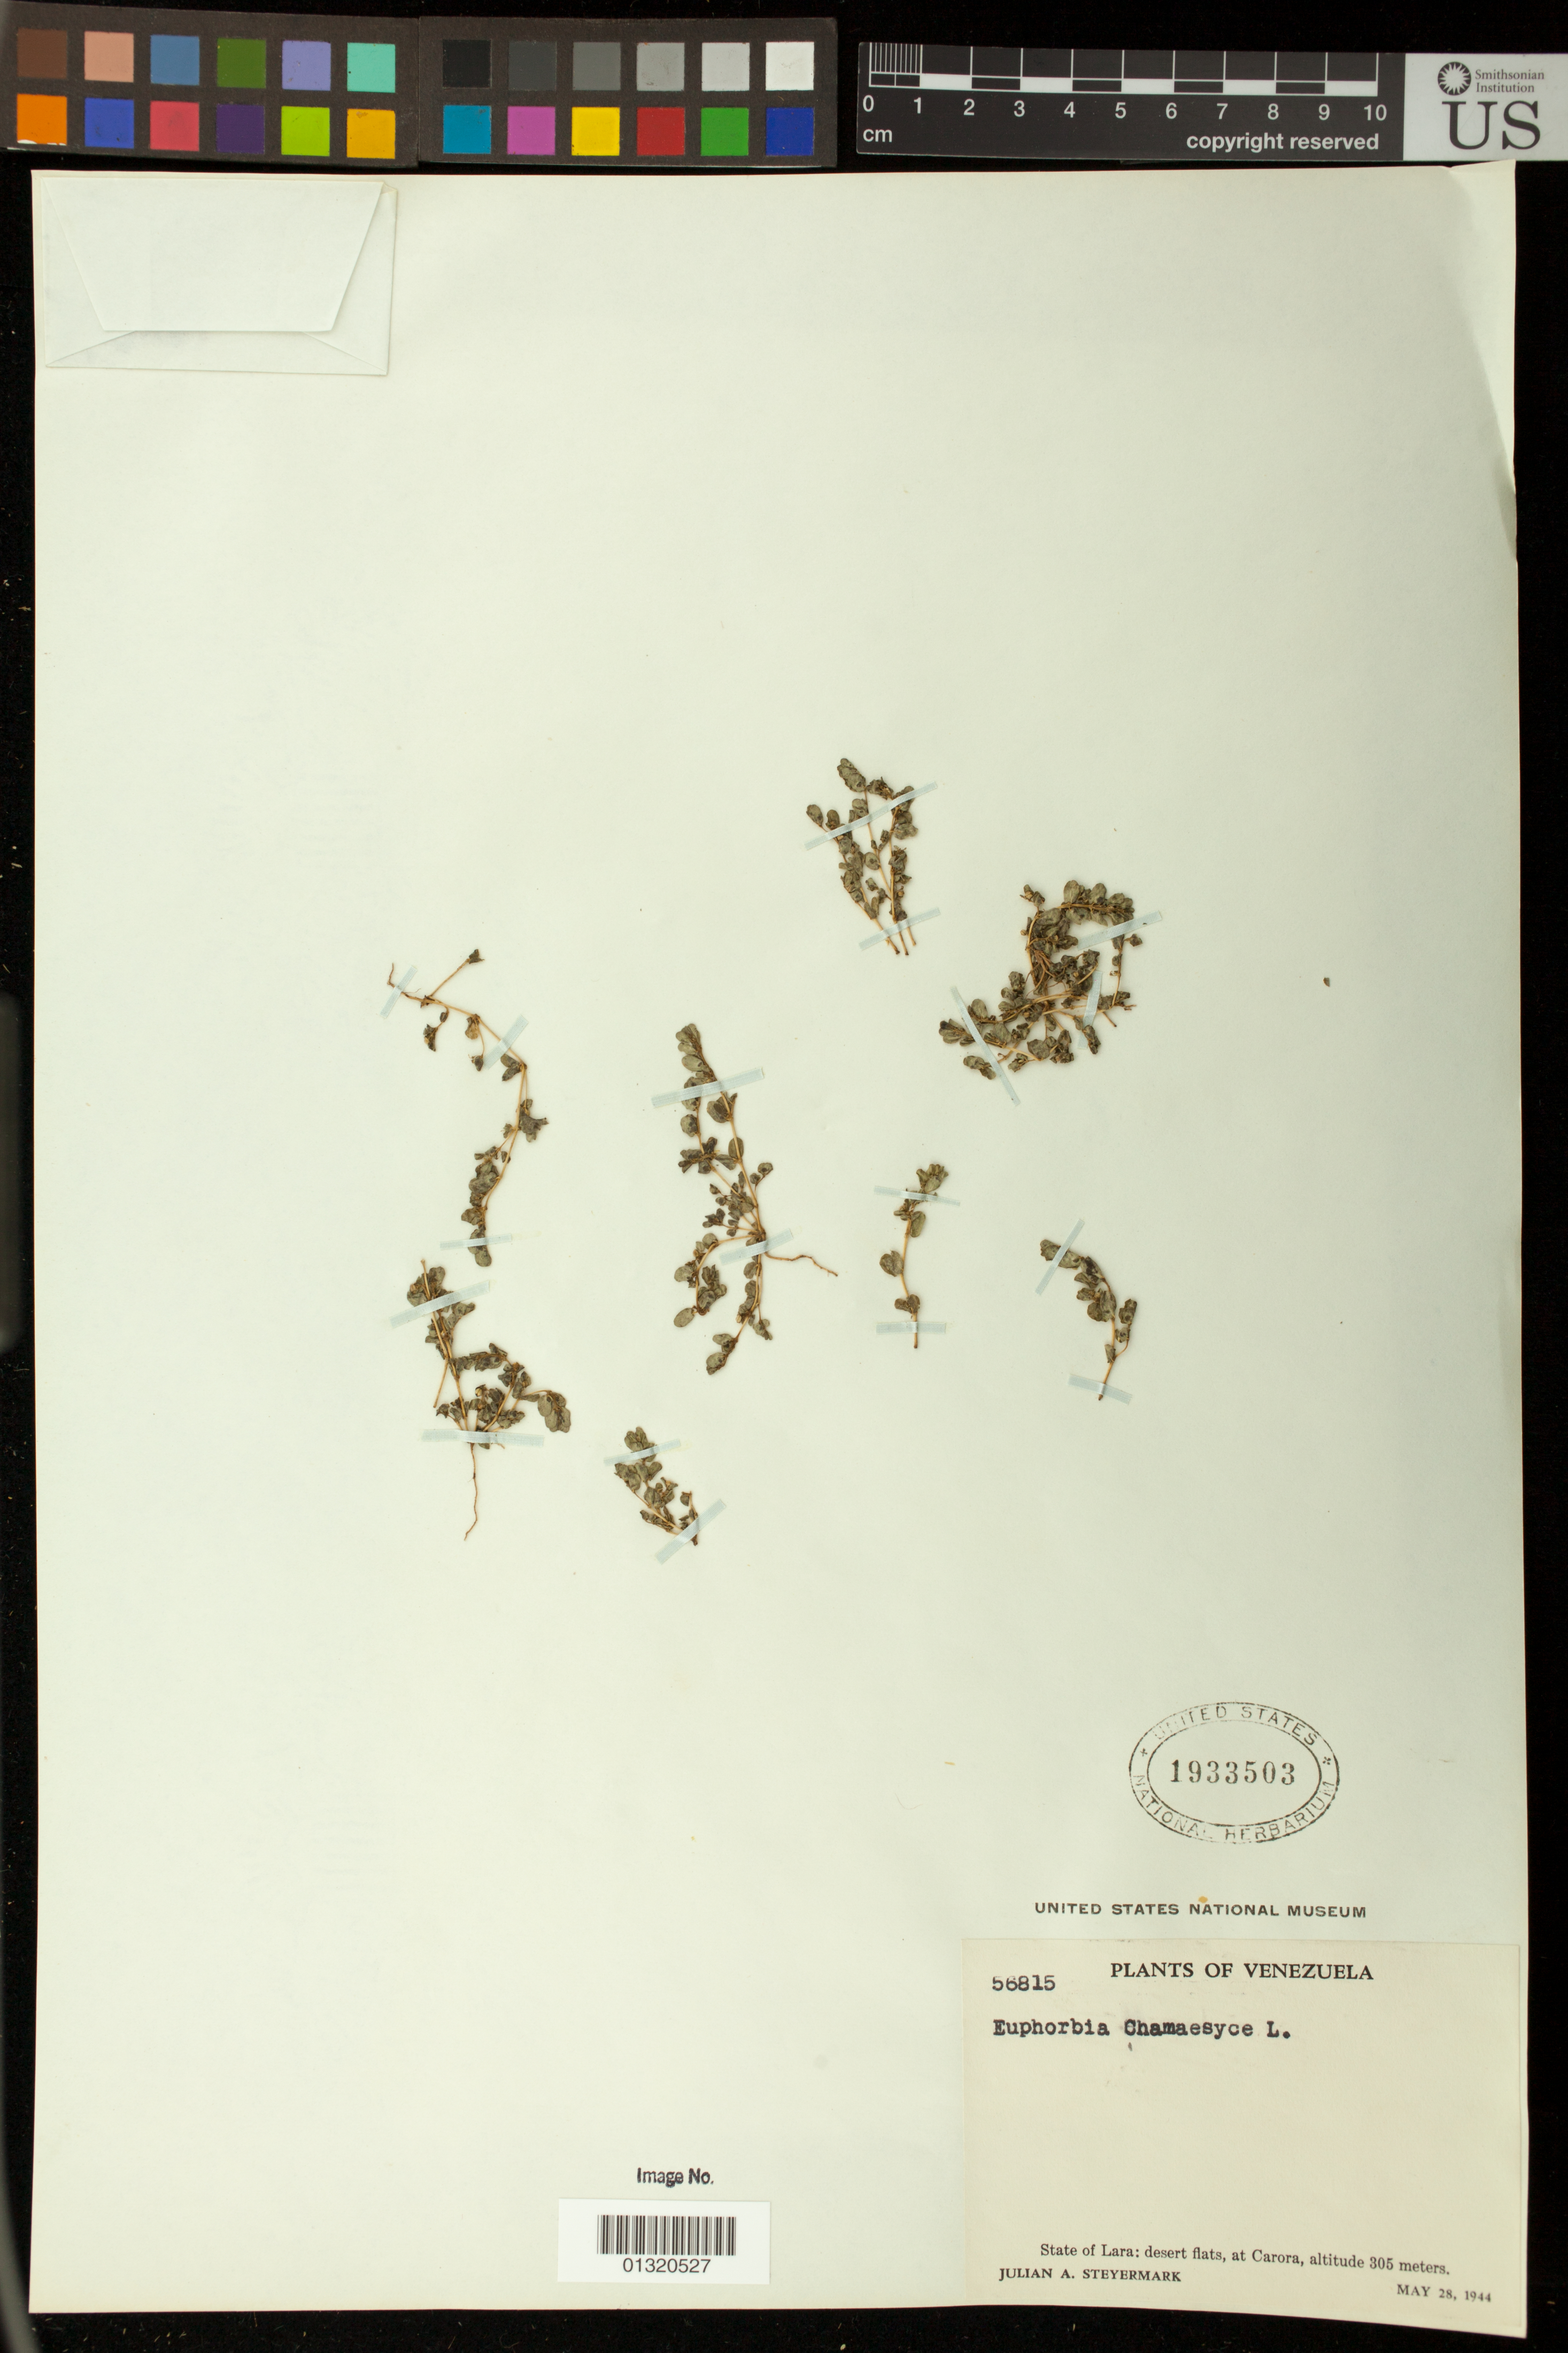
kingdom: Plantae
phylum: Tracheophyta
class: Magnoliopsida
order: Malpighiales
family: Euphorbiaceae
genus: Euphorbia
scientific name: Euphorbia prostrata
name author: Aiton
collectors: J. Steyermark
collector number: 56815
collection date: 1944-05-28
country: Venezuela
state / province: Lara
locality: Carora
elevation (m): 305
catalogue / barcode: US 1933503